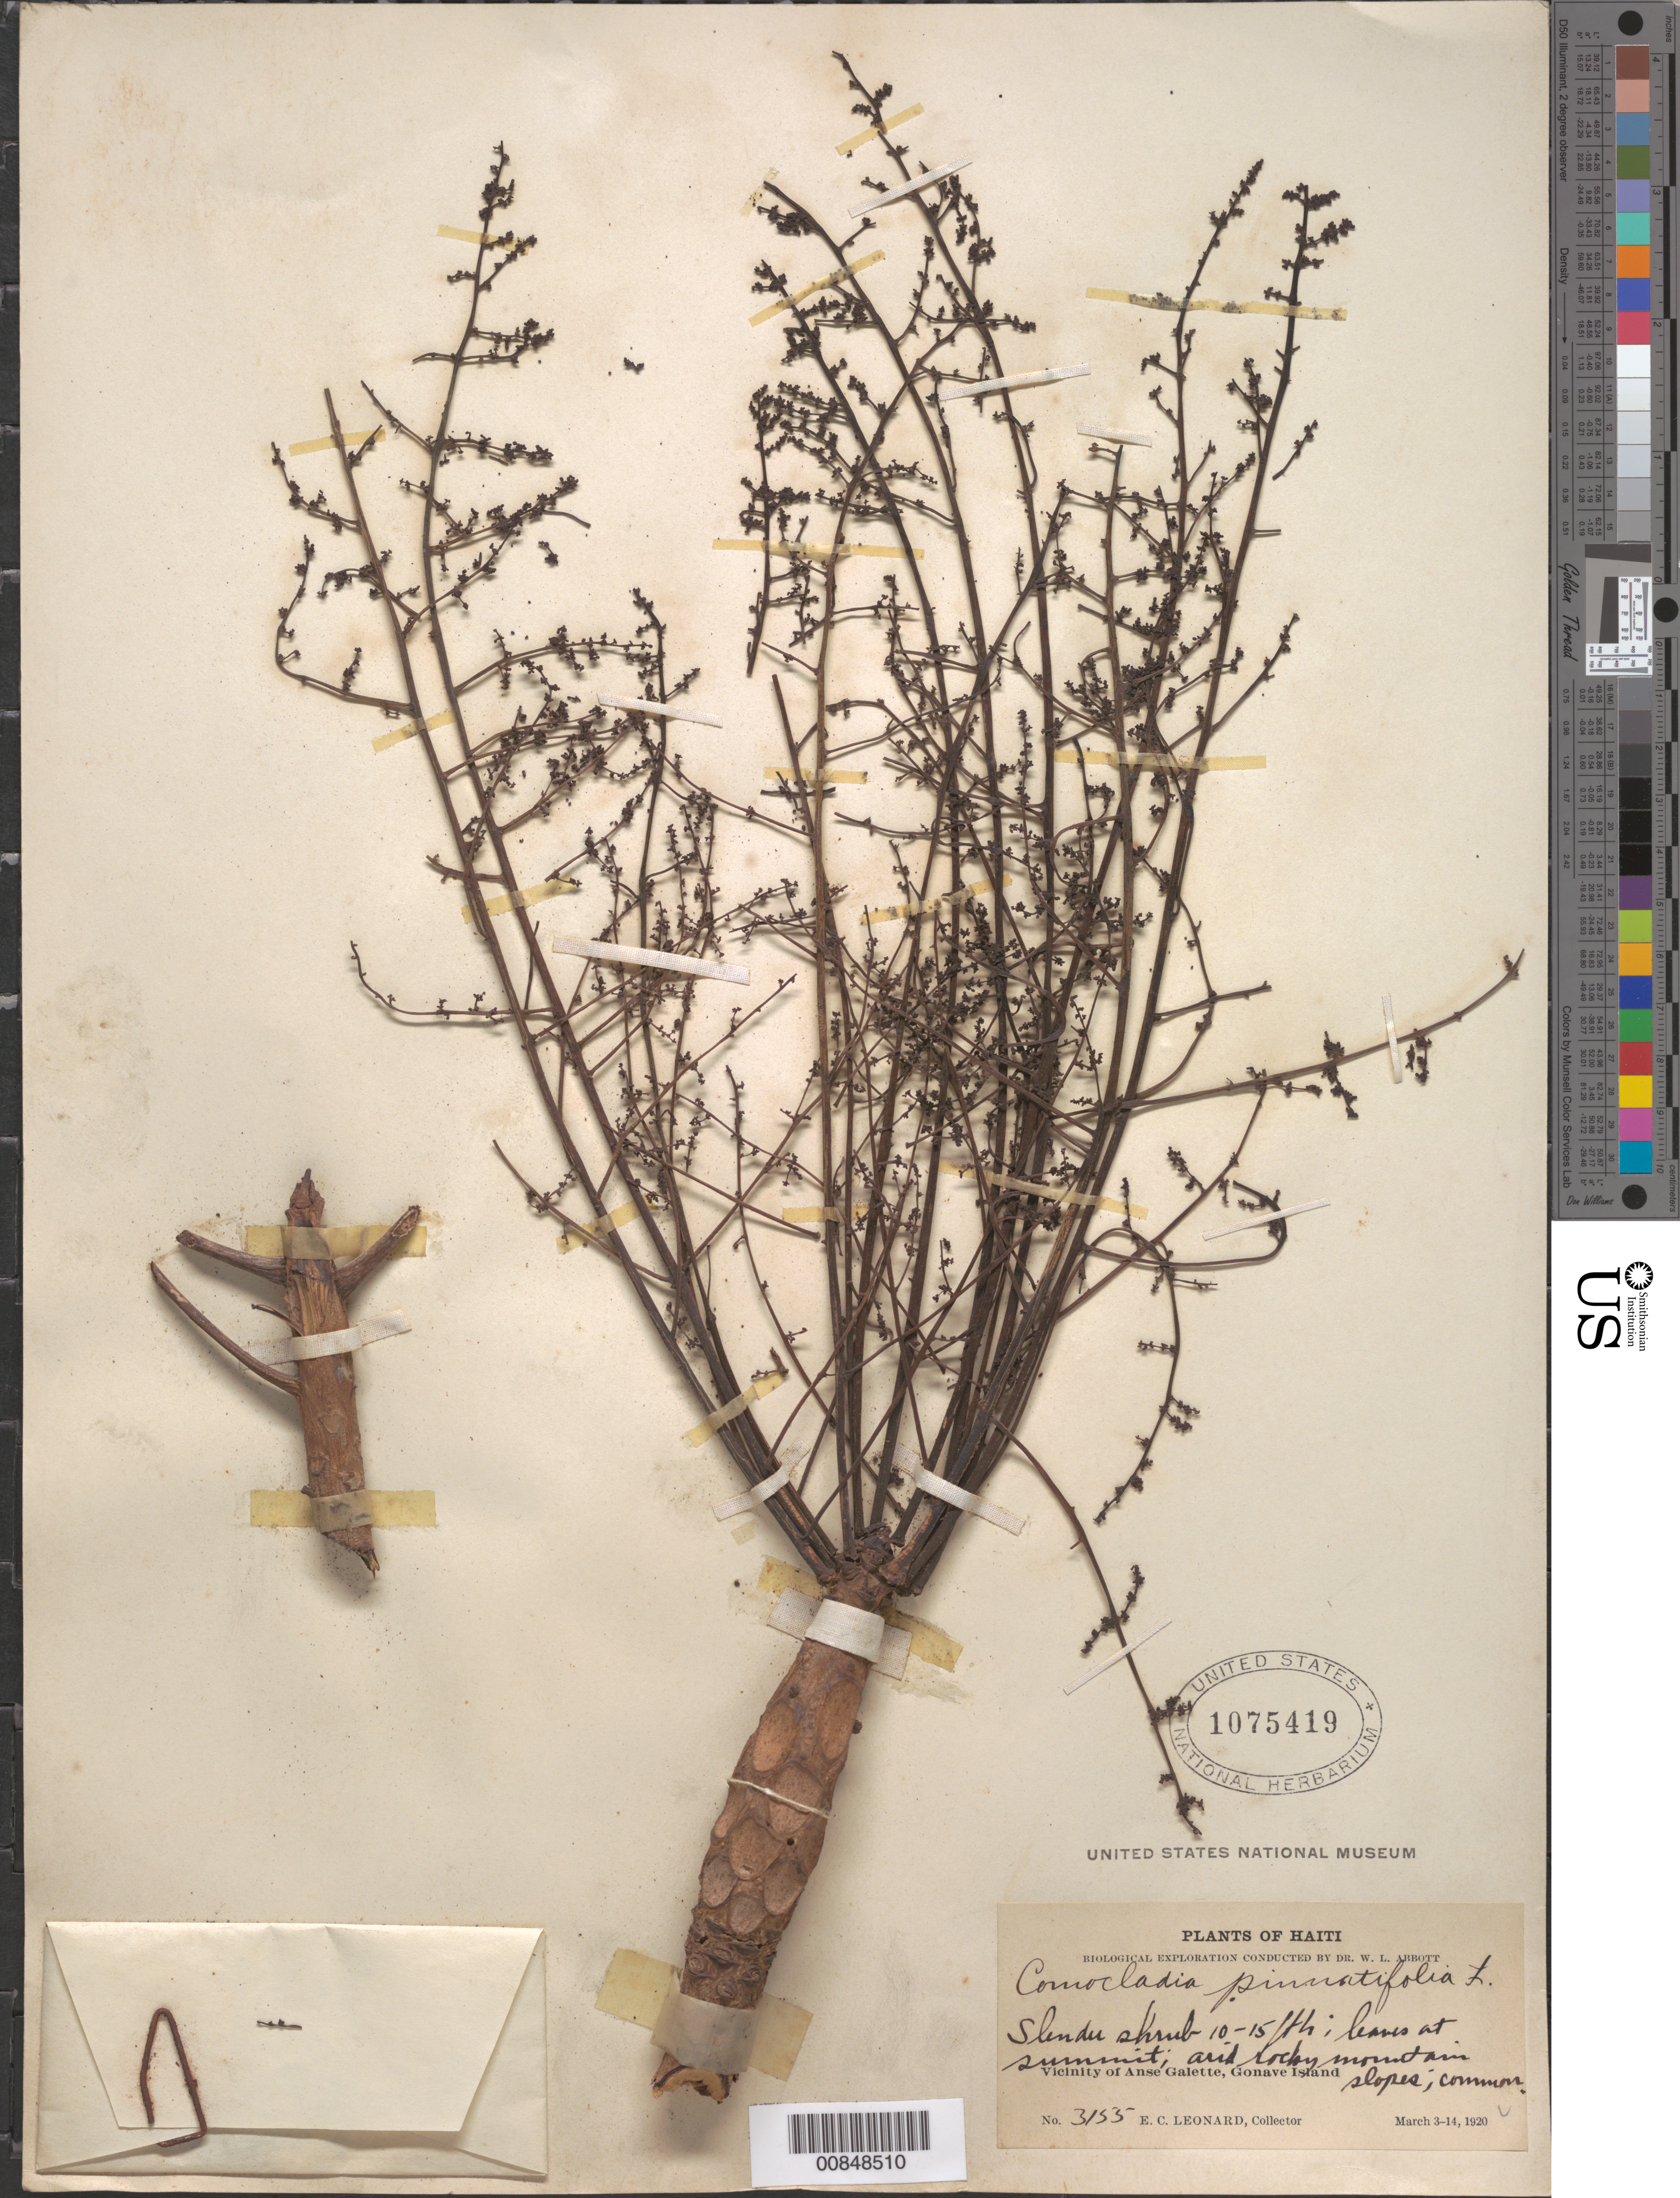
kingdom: Plantae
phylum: Tracheophyta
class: Magnoliopsida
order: Sapindales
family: Anacardiaceae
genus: Comocladia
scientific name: Comocladia pinnatifolia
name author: L.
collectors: E. C. Leonard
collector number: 3155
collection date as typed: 03 Mar 1920 to 14 Mar 1920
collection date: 1920-03-03/1920-03-14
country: Haiti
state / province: Ouest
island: Île de la Gonâve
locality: Vicinity of Anse Galette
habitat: Arid rocky mountain slopes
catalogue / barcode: US 1075419